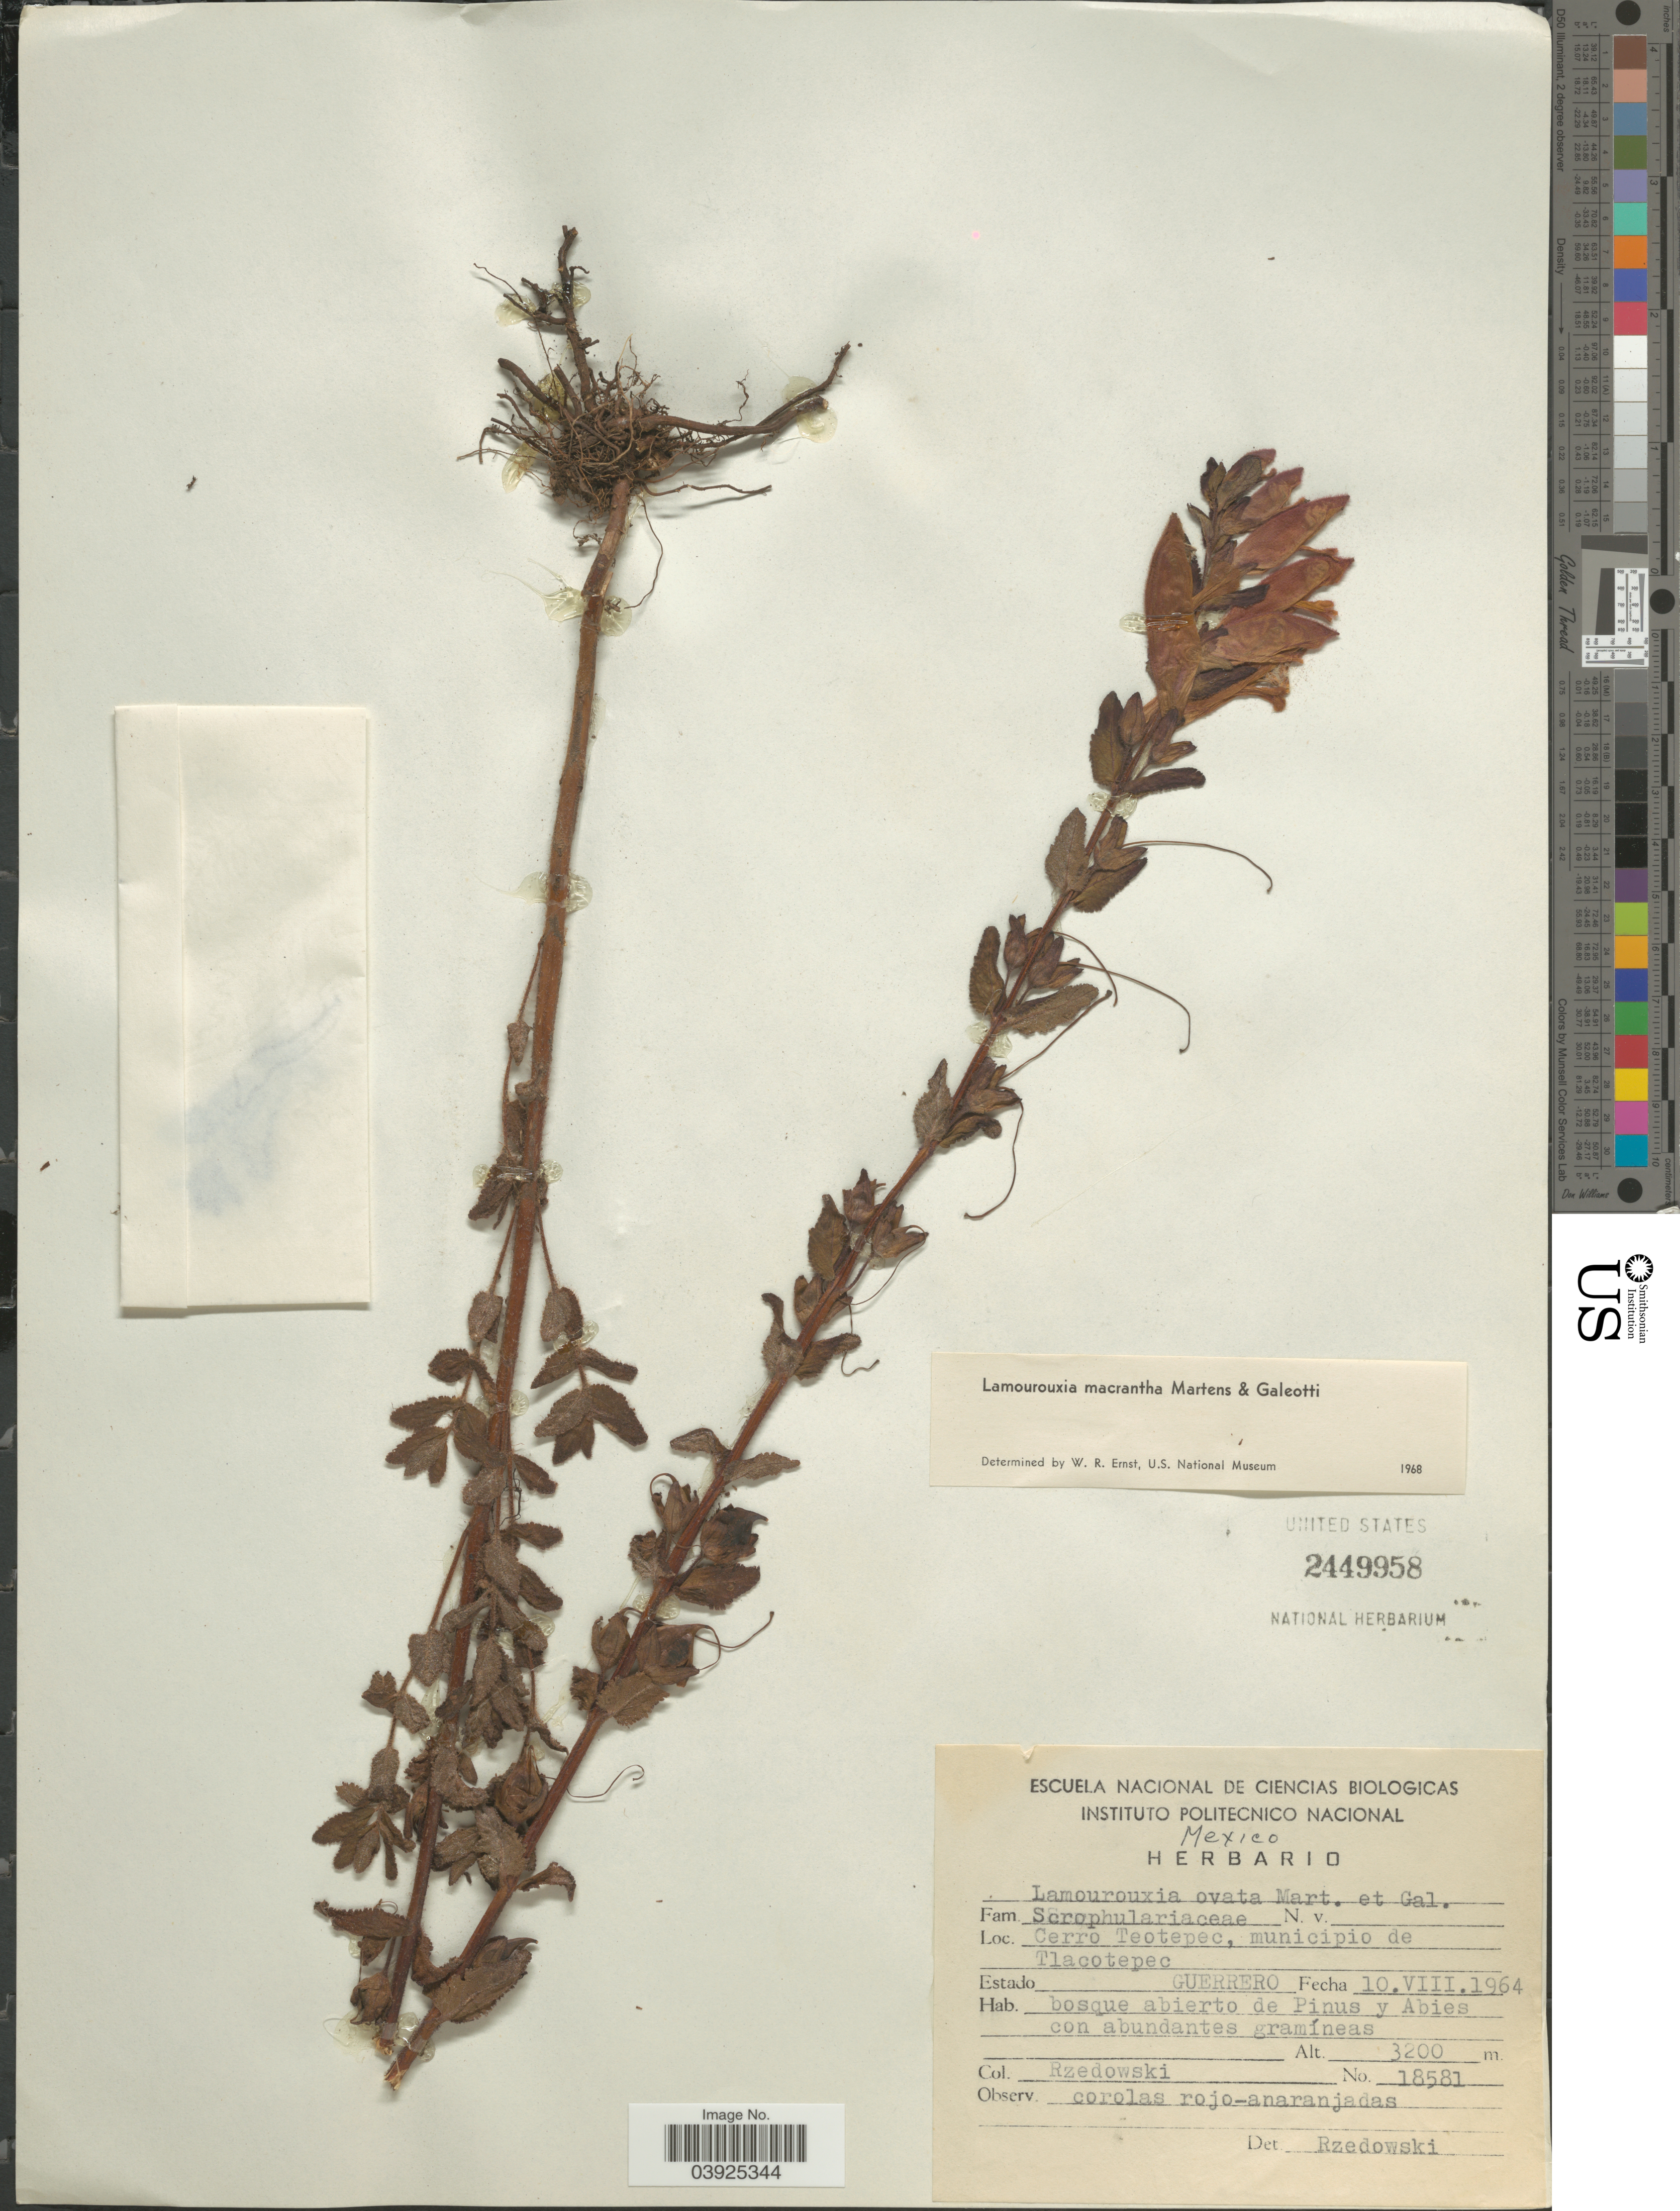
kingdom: Plantae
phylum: Tracheophyta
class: Magnoliopsida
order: Lamiales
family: Orobanchaceae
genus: Lamourouxia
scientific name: Lamourouxia macrantha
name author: M. Martens & Galeotti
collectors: Rzedowski, --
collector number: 18581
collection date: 1964-08-10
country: Mexico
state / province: Guerrero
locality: Cerro Teotepec, municipio de Tlacotepec.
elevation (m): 3200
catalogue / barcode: US 2449958